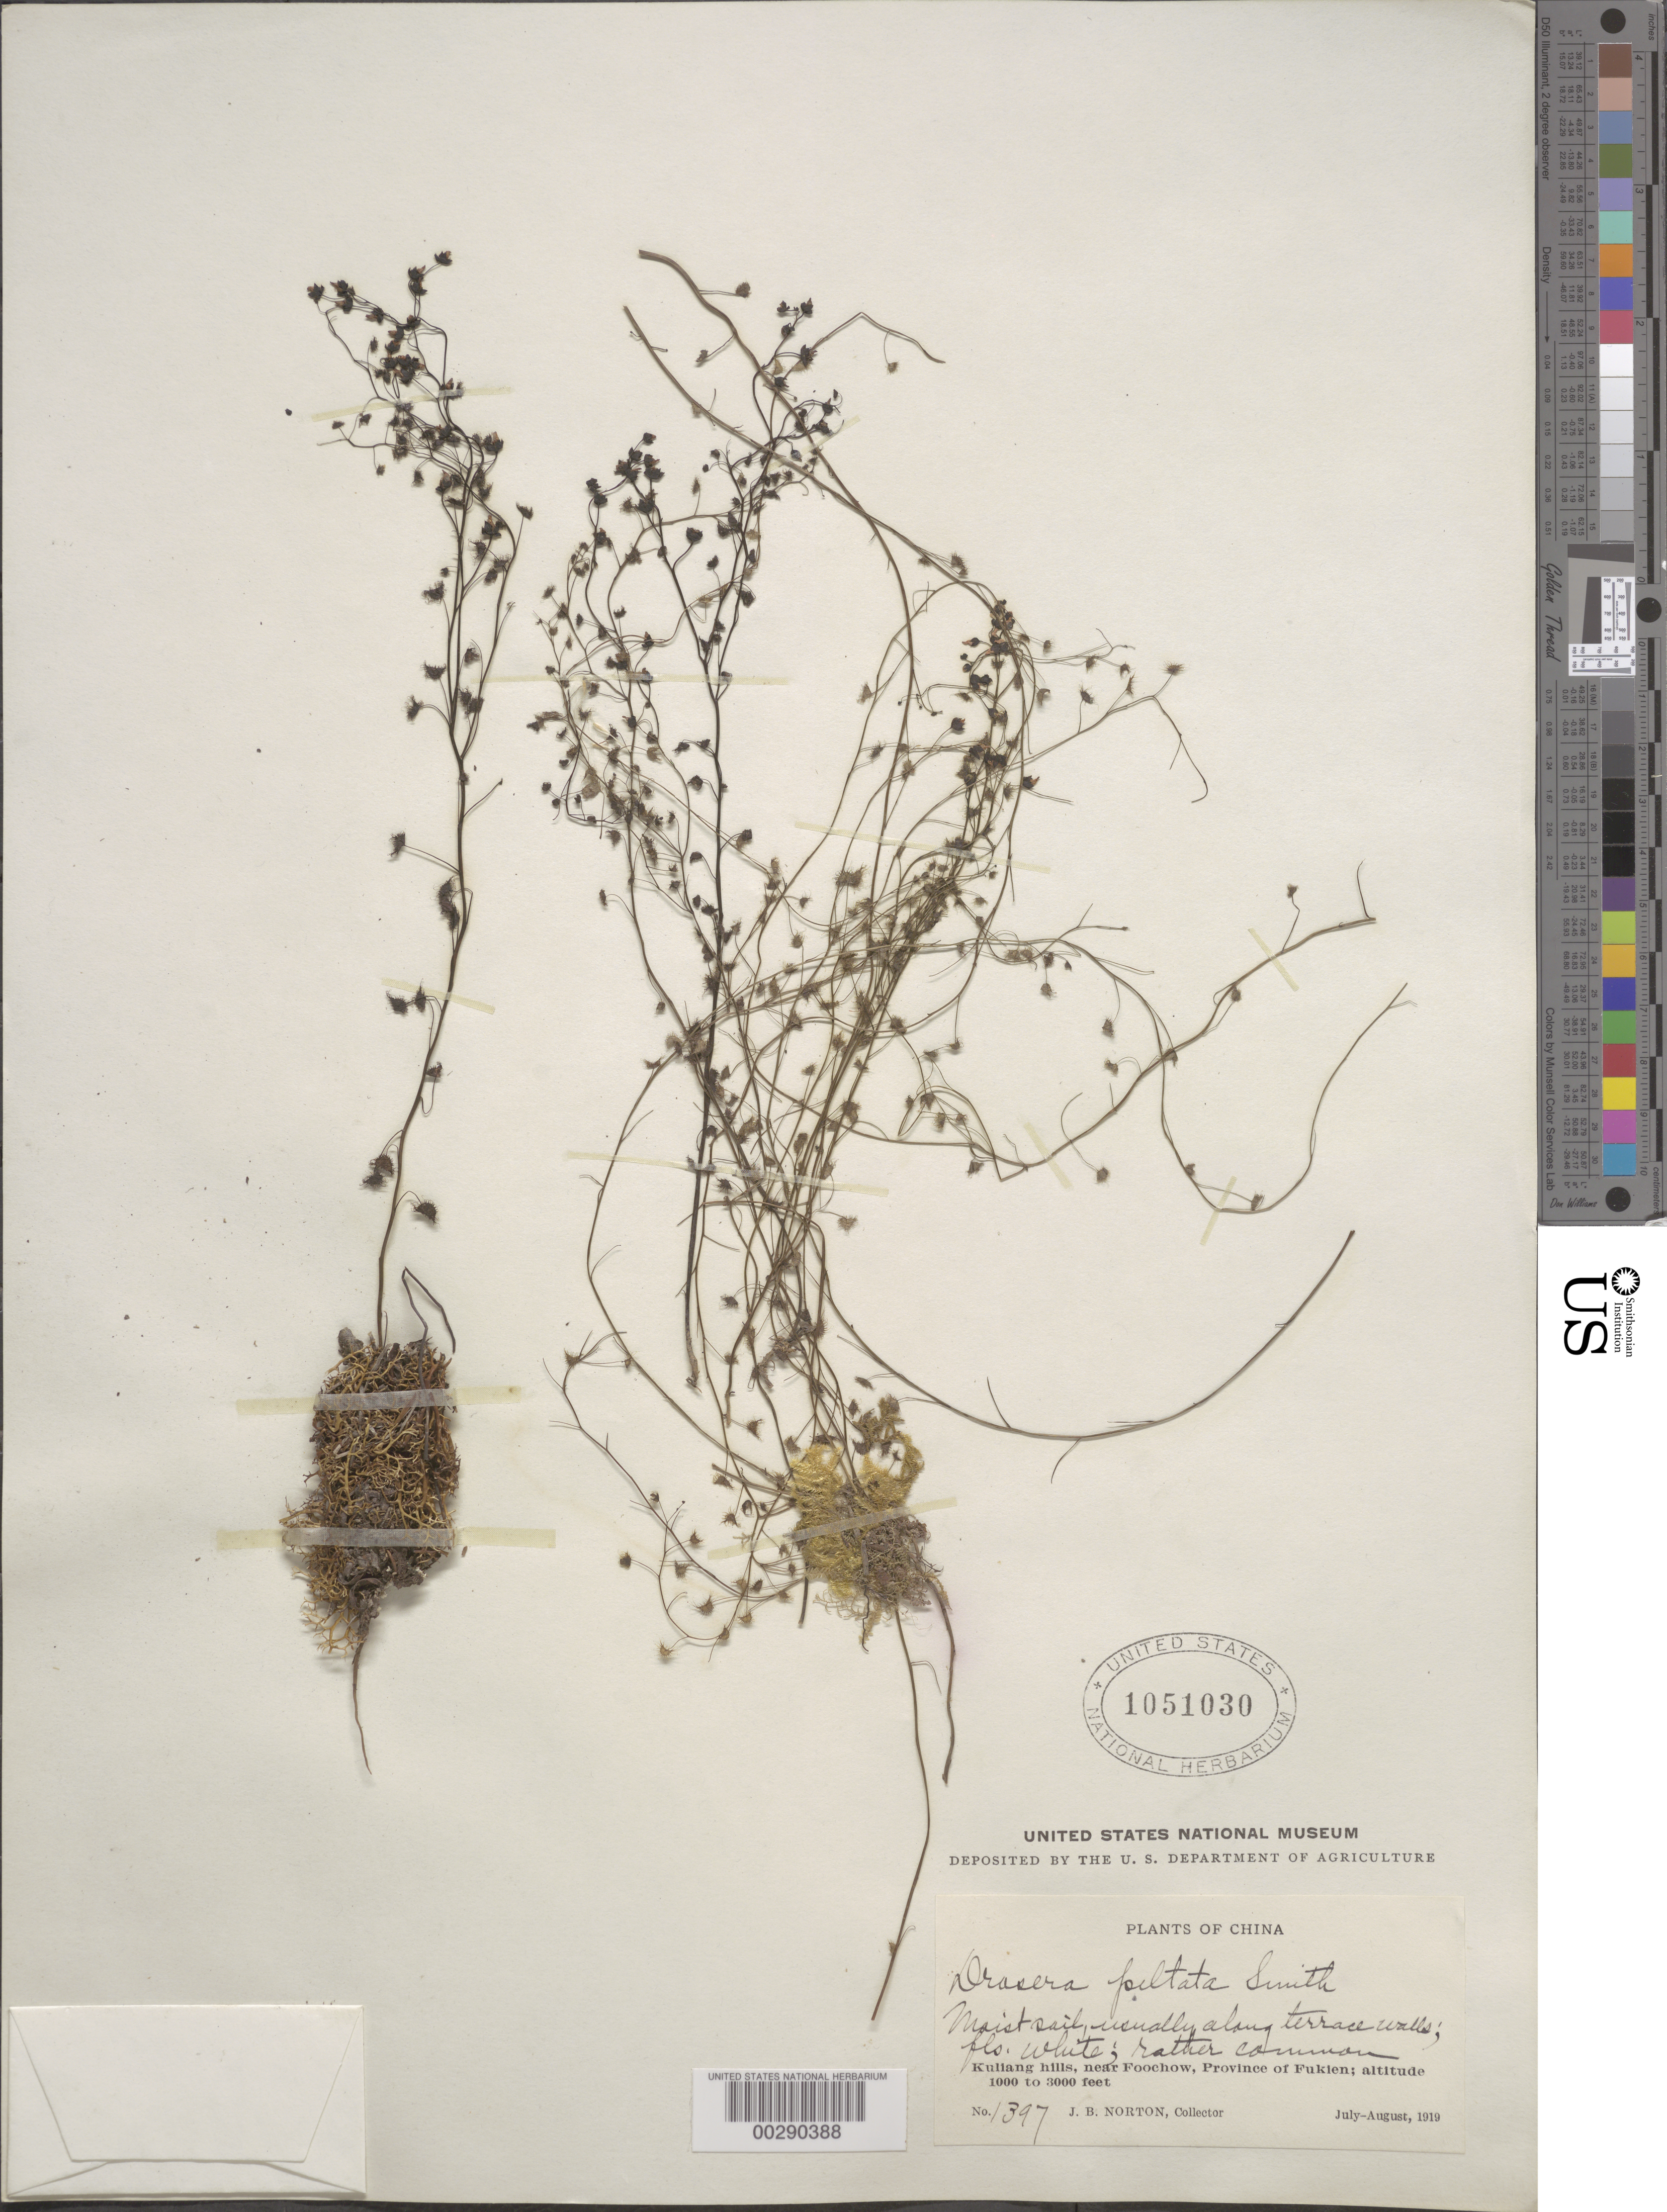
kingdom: Plantae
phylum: Tracheophyta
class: Magnoliopsida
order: Caryophyllales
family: Droseraceae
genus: Drosera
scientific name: Drosera peltata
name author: Sm. ex Willd.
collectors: J. Norton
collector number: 1397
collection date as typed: Jul 1922 to -- Aug 1922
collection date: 1922-07/1922-08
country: China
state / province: Fujian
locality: Kuliang hills, near foochow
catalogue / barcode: US 1051030